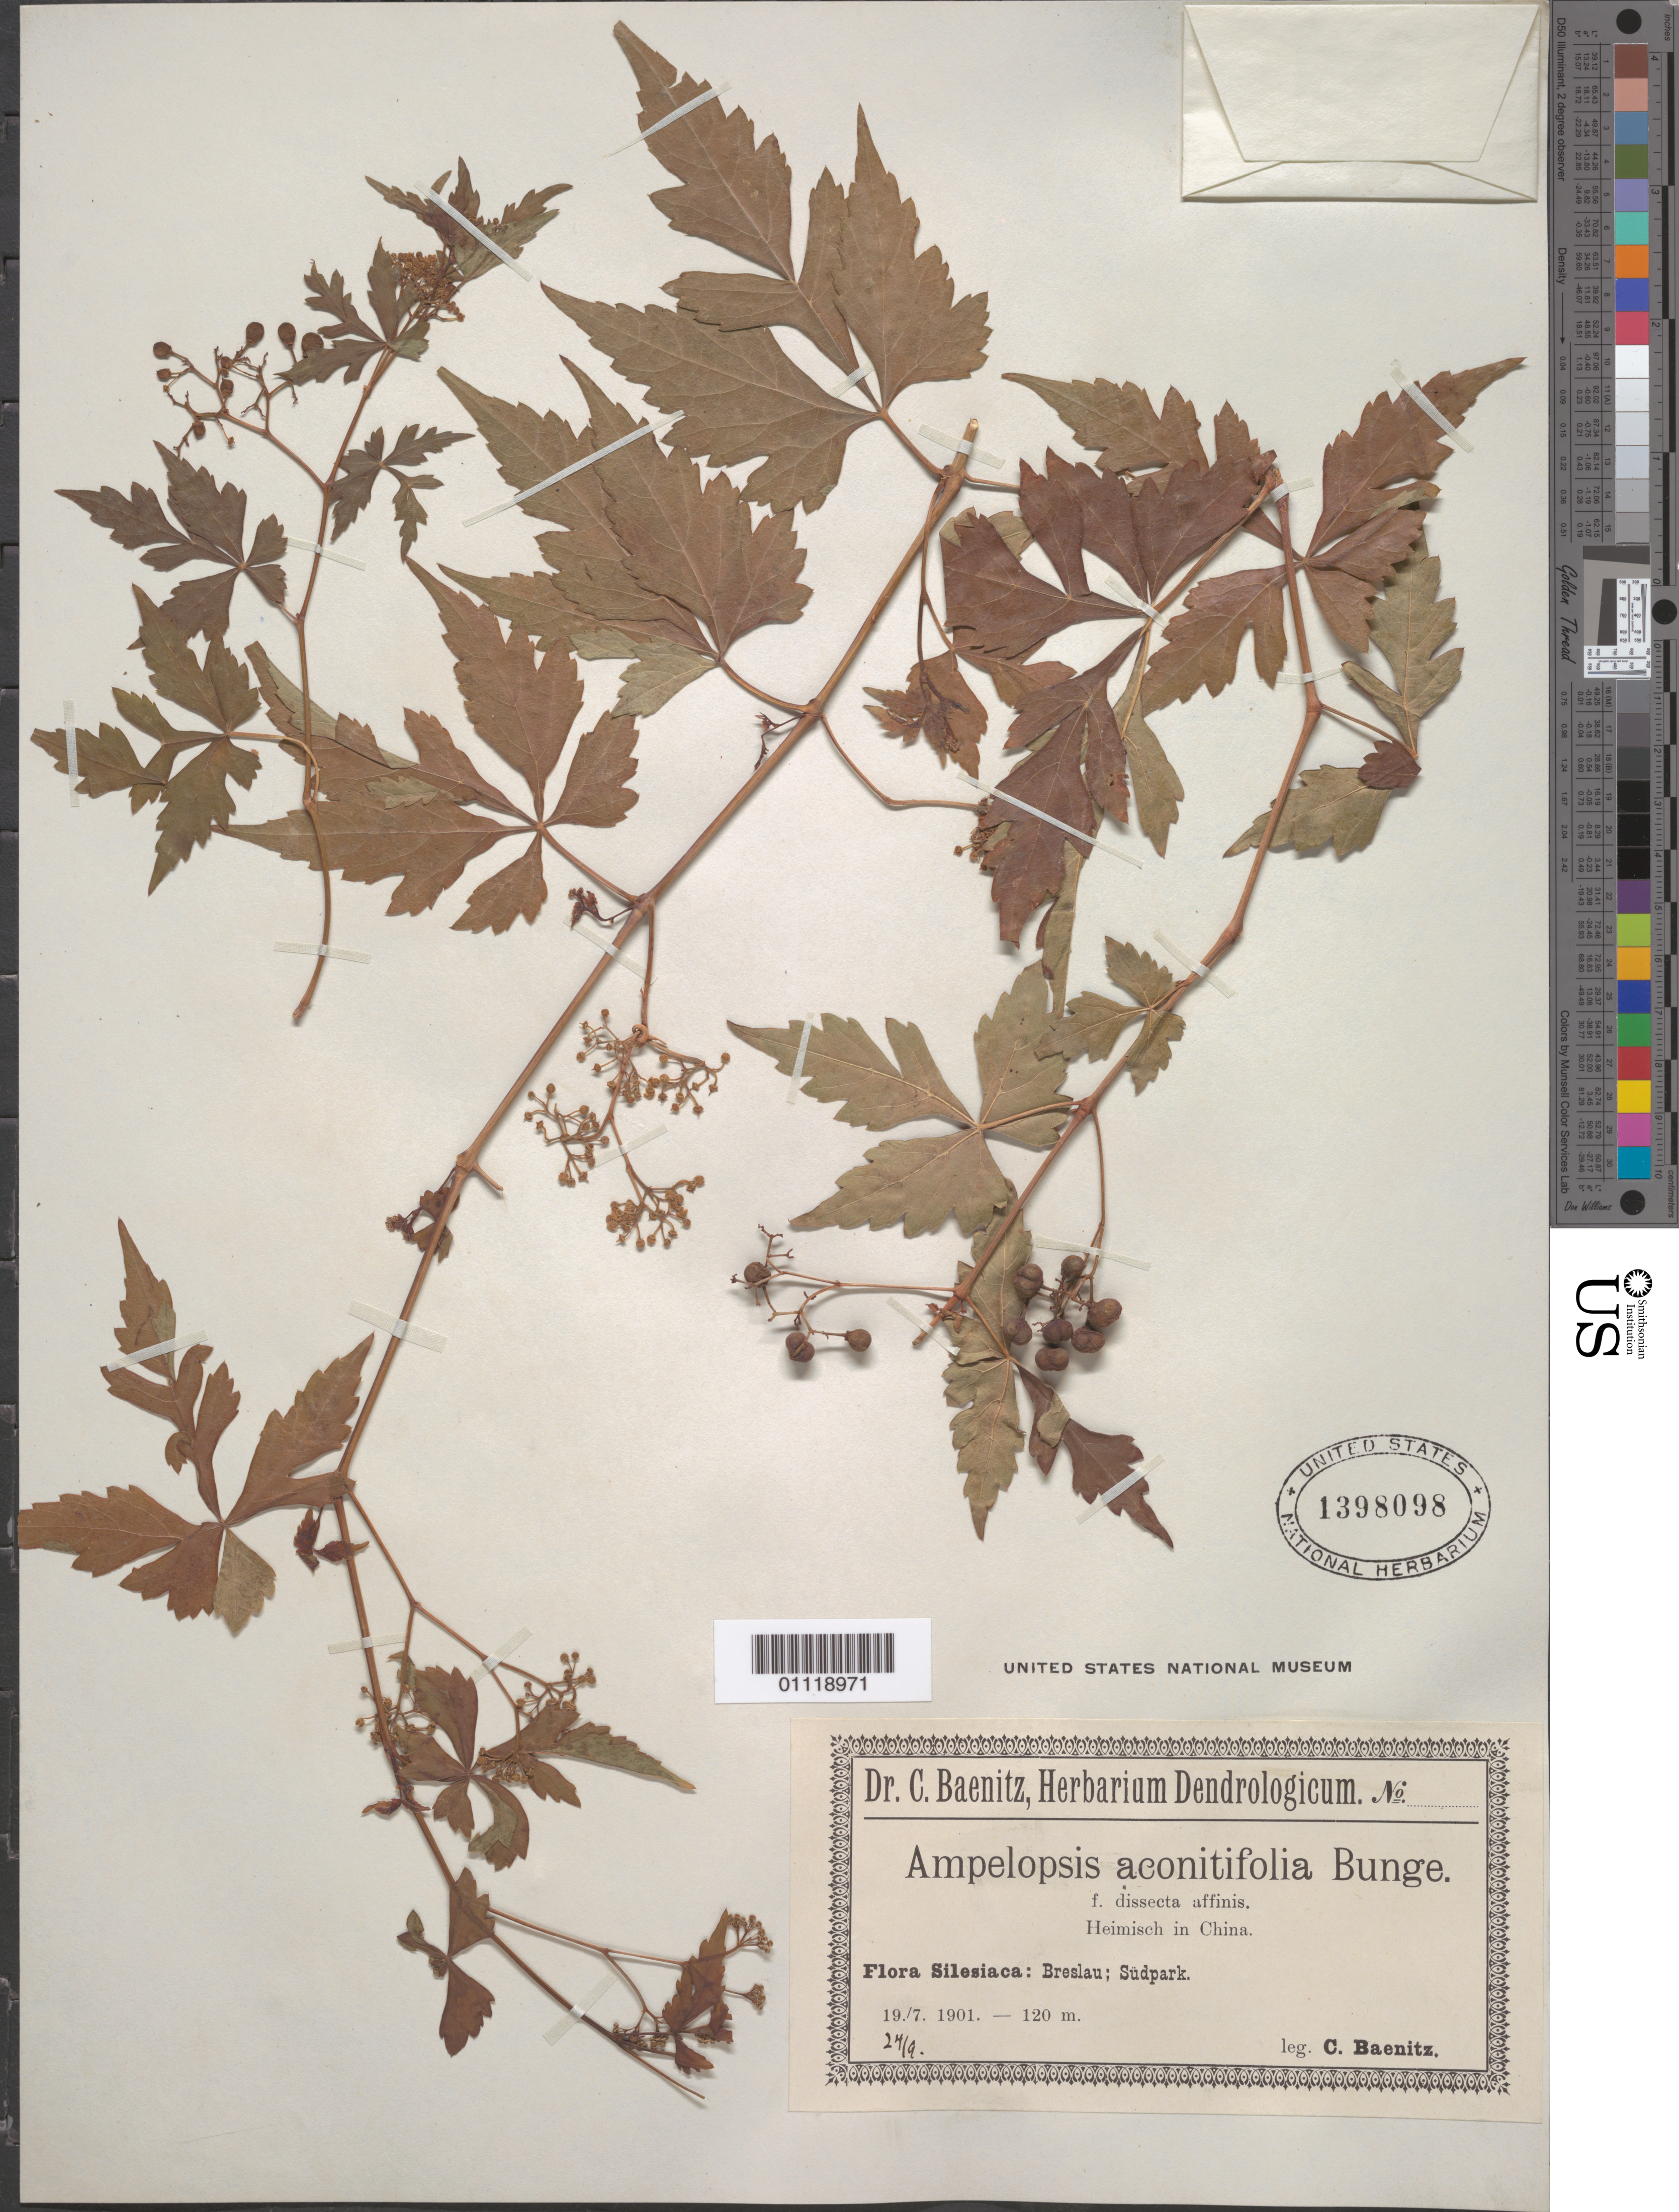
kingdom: Plantae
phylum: Tracheophyta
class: Magnoliopsida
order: Vitales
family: Vitaceae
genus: Ampelopsis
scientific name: Ampelopsis aconitifolia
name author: Bunge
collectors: C. G. Baenitz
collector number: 241 a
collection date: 1901-07-19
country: Poland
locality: Breslau, Sudpark.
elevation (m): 120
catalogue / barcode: US 1398098